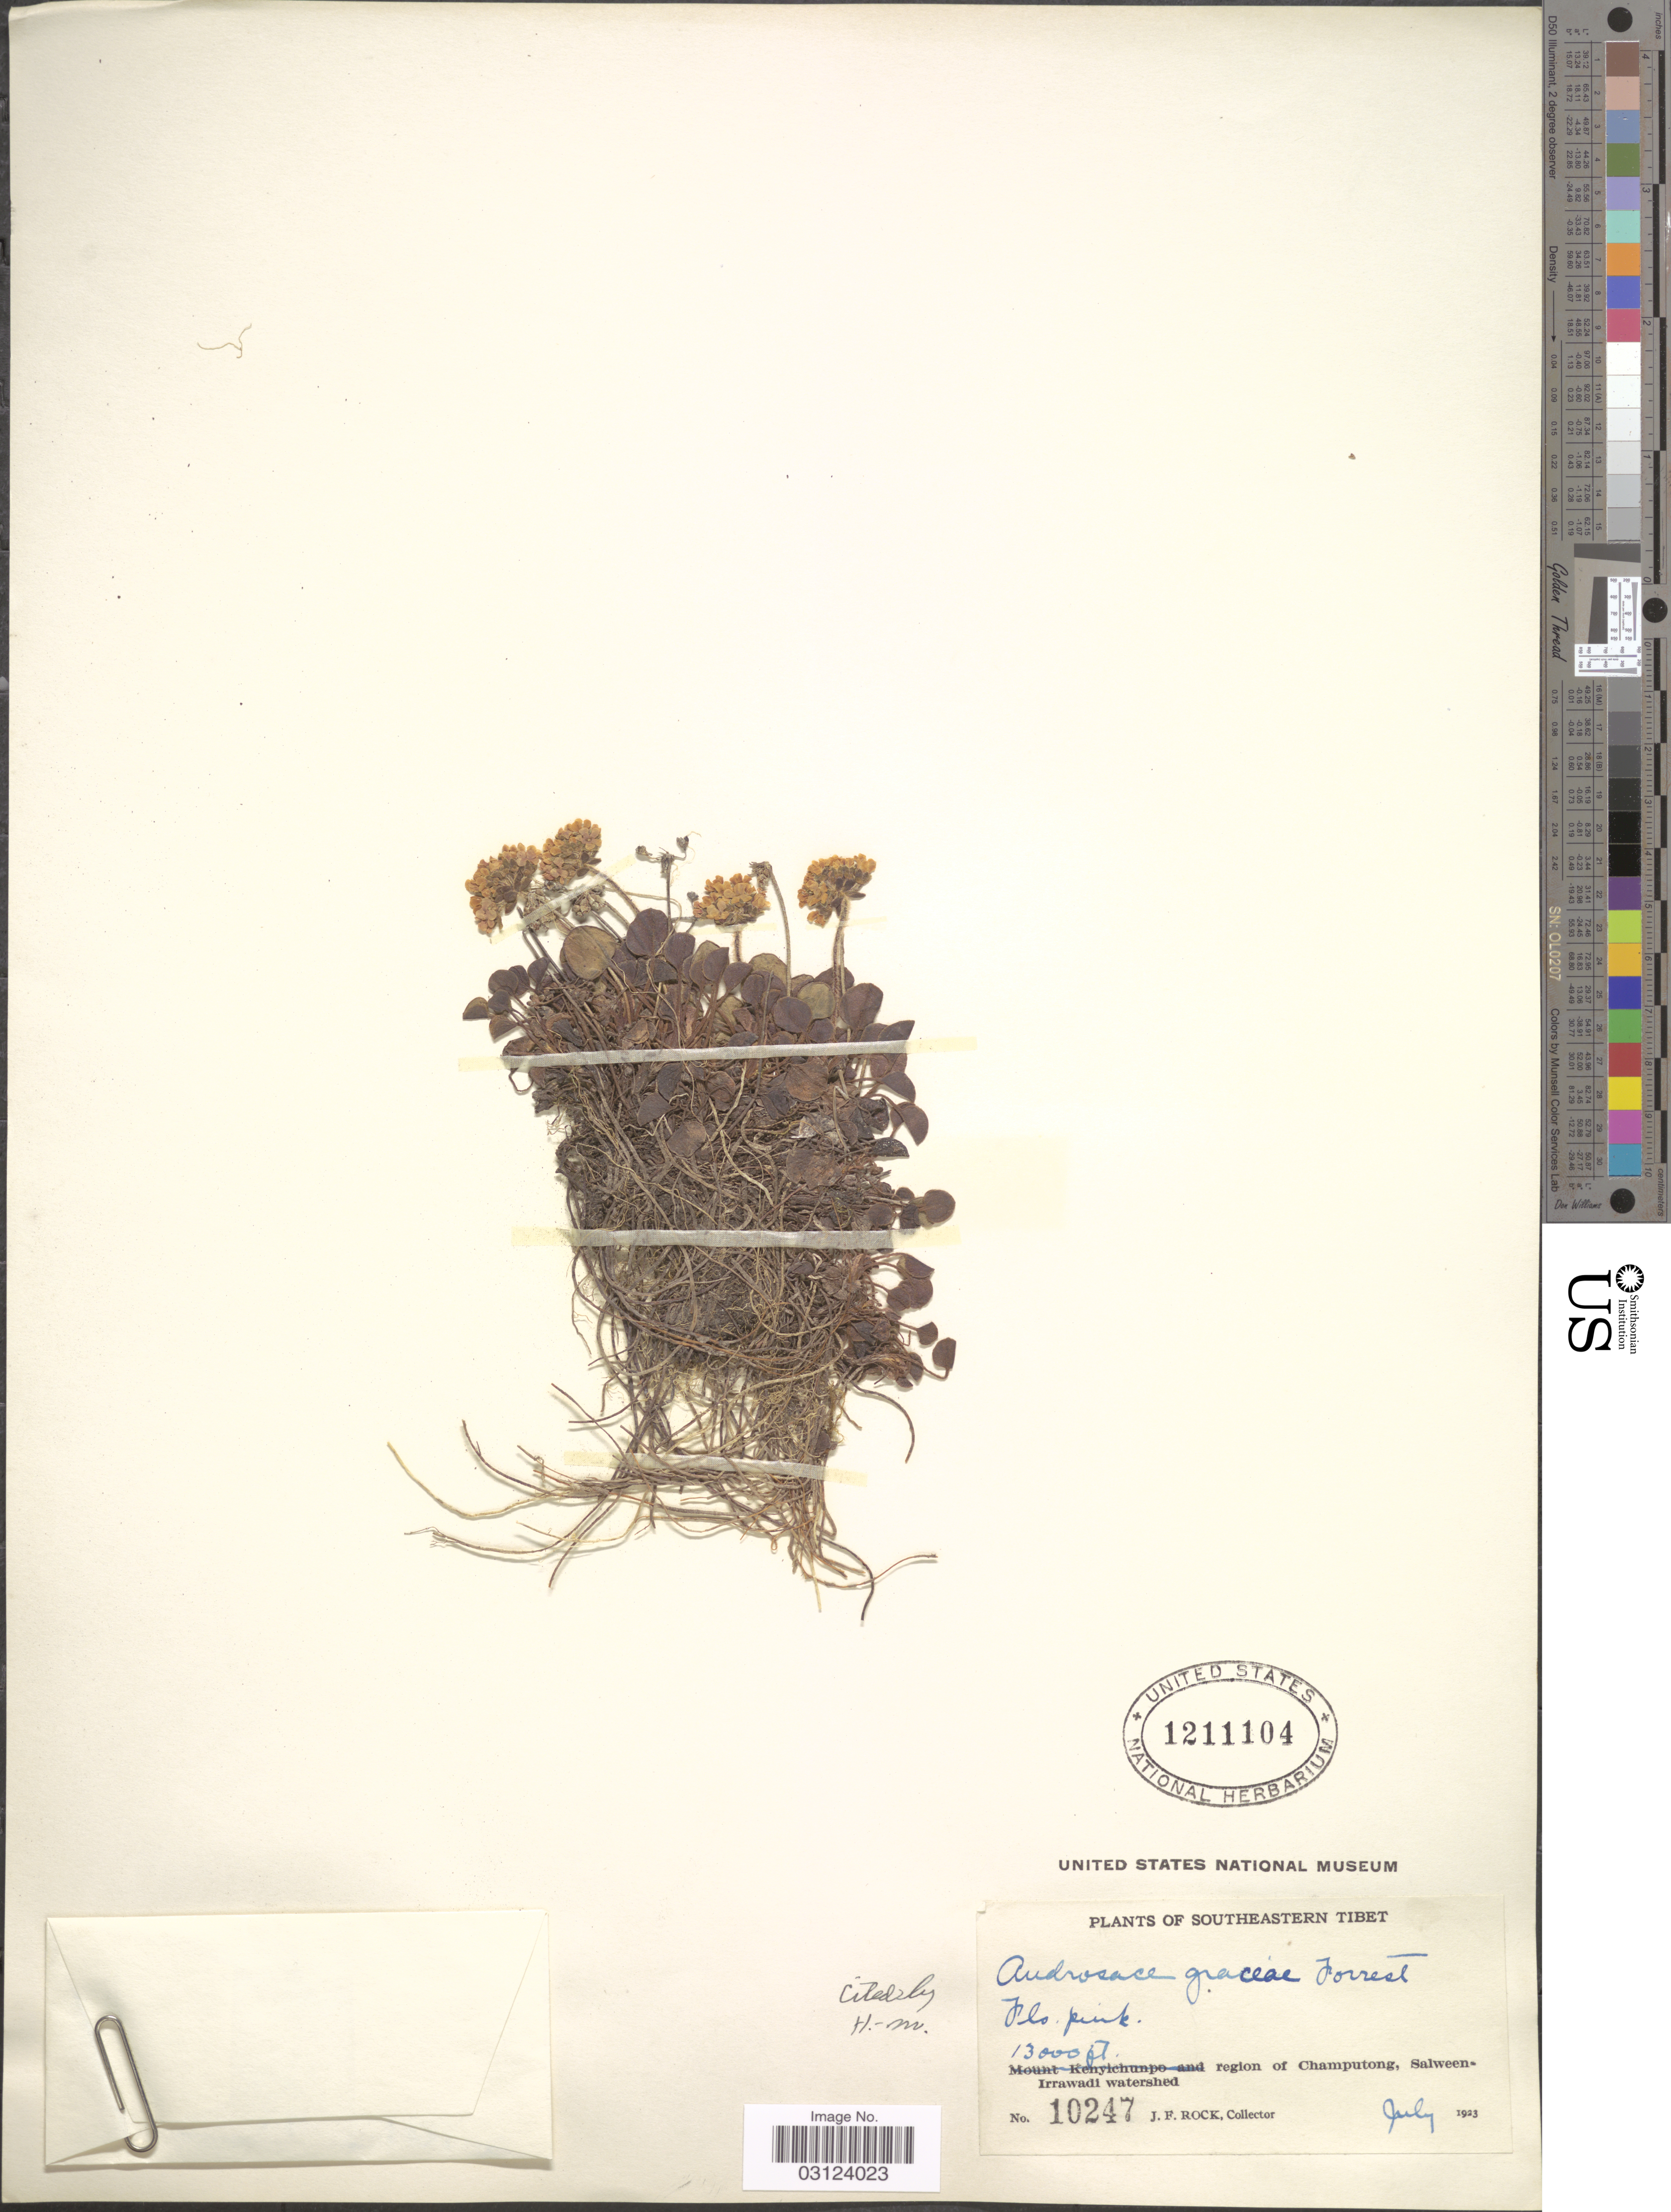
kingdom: Plantae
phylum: Tracheophyta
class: Magnoliopsida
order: Ericales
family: Primulaceae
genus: Androsace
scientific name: Androsace graceae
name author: Forrest ex W.W. Sm.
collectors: J. Rock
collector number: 10247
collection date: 1923-07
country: China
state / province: Xizang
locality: Southeastern Tibet, region of Champutong, Salween-Irrawadi watershed.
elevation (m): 3962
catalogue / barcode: US 1211104